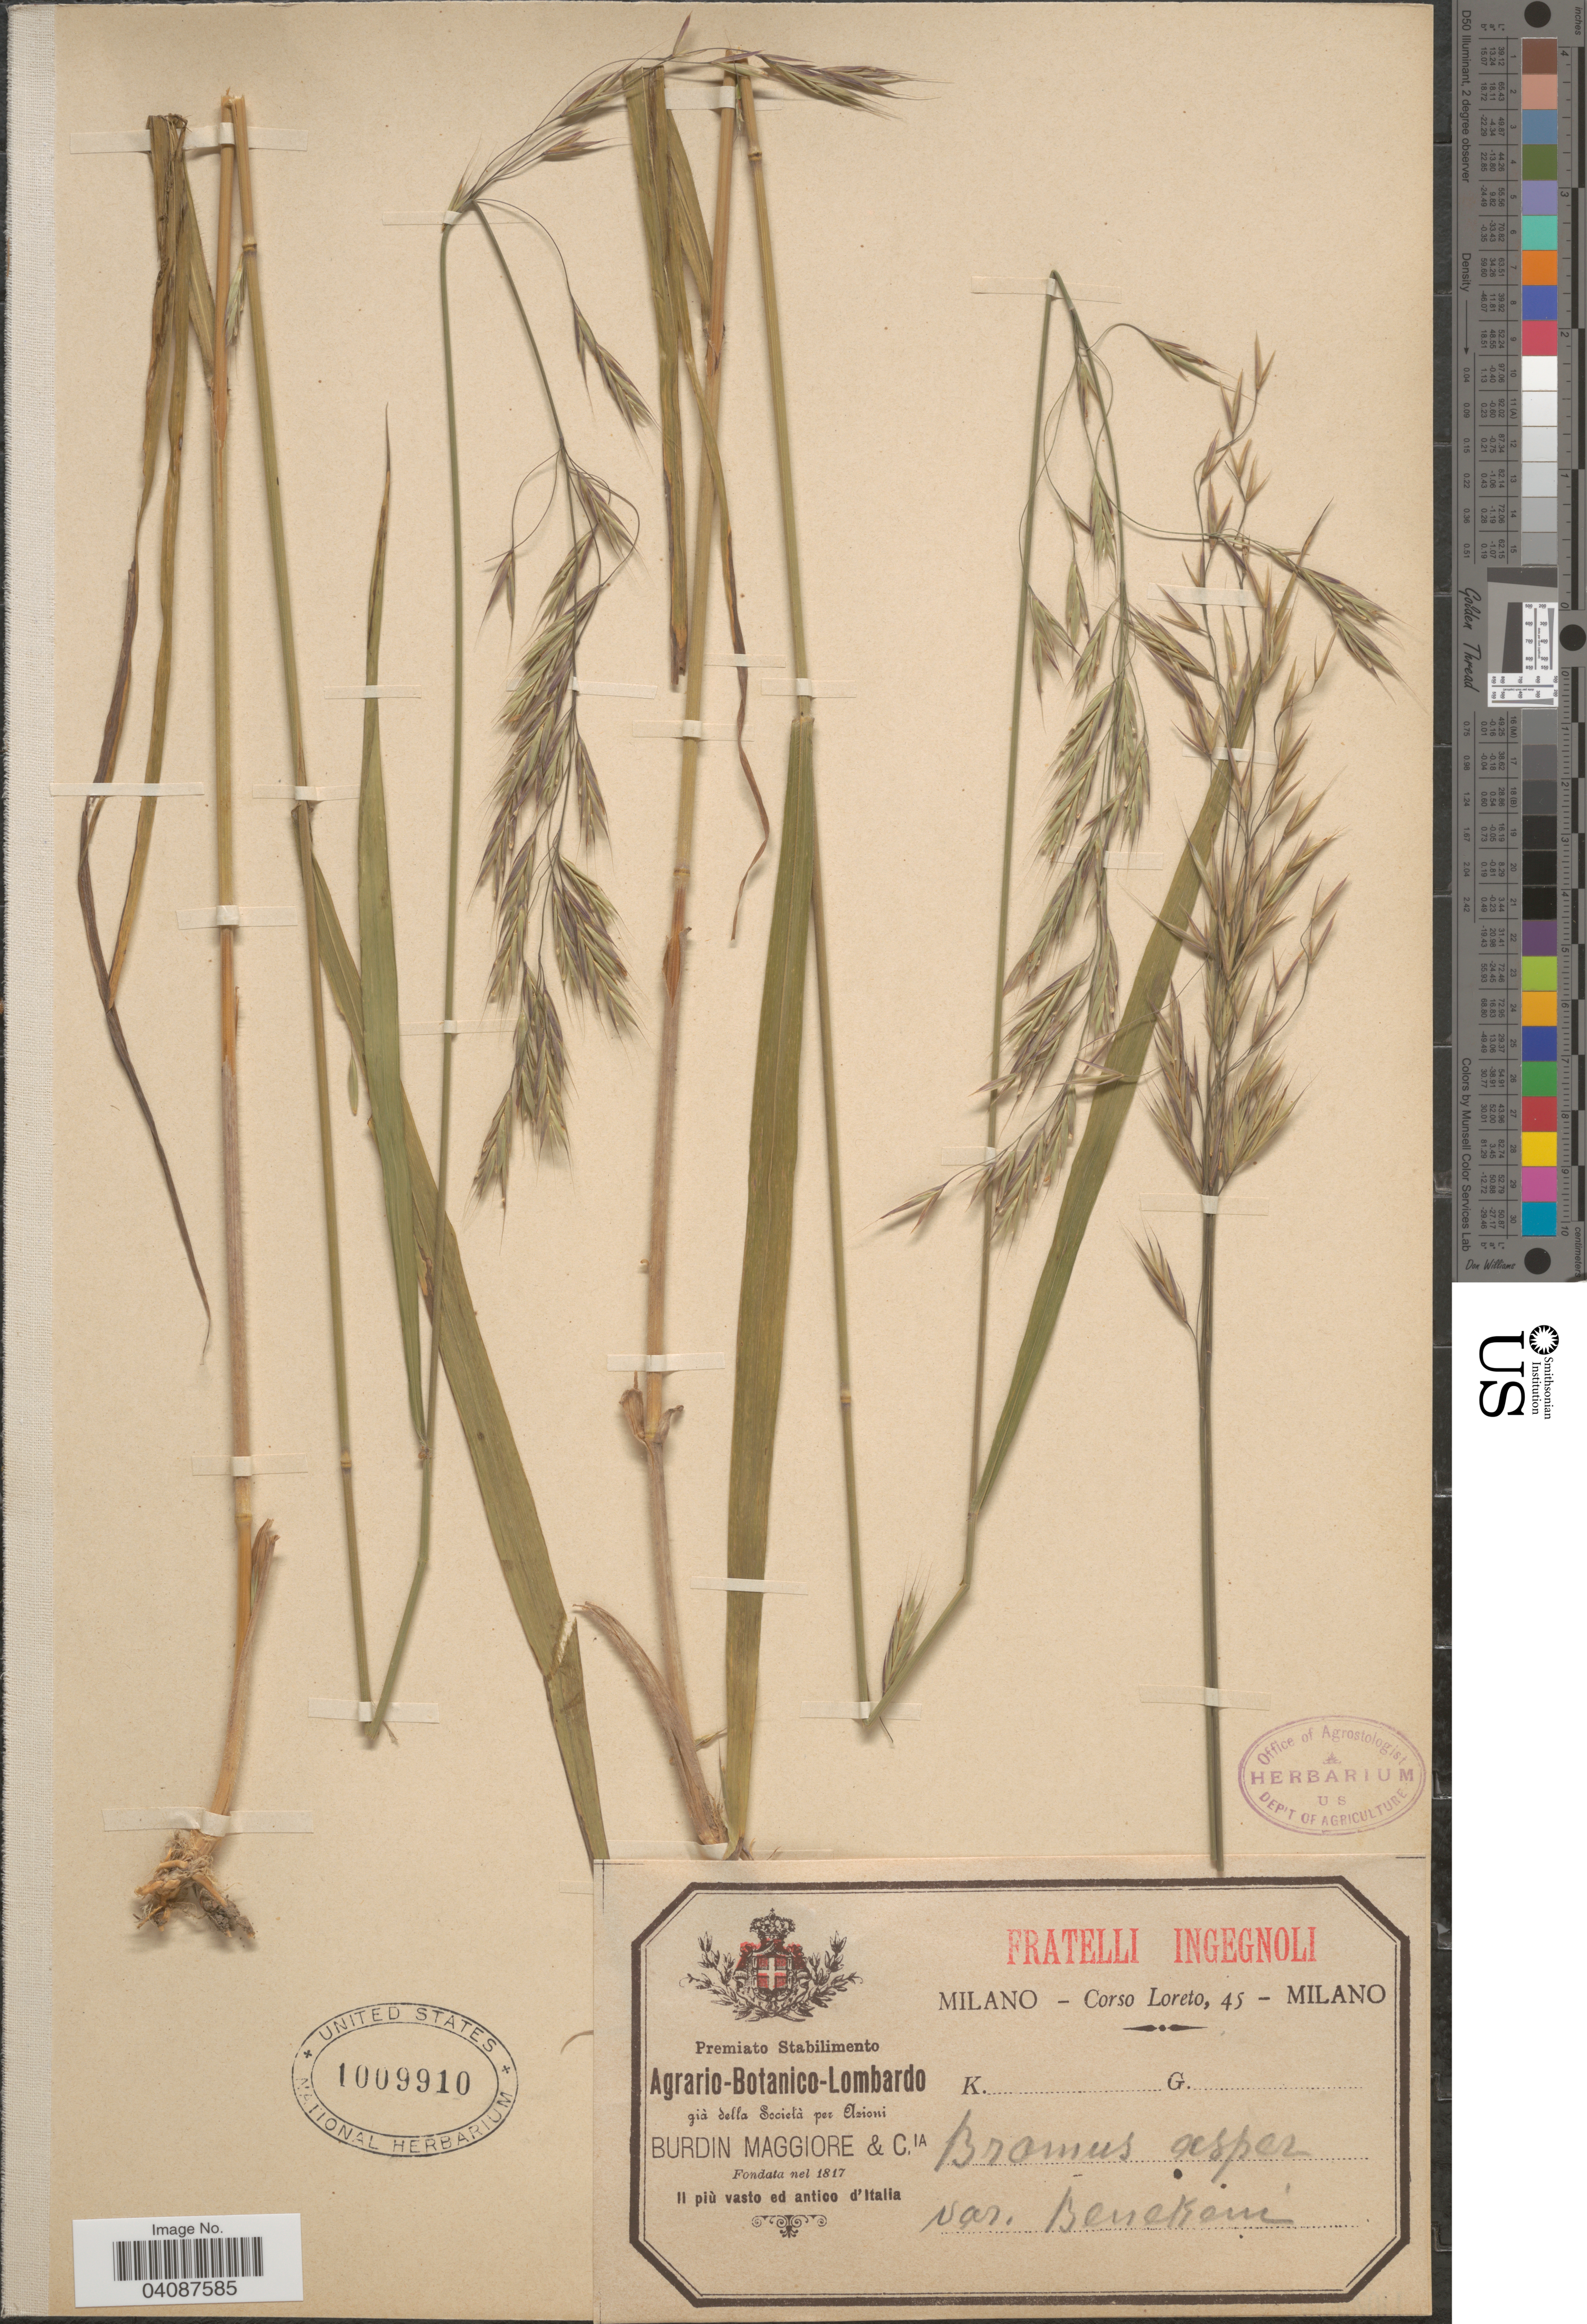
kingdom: Plantae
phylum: Tracheophyta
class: Liliopsida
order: Poales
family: Poaceae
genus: Bromus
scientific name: Bromus benekenii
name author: (Lange) Trimen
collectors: Loreto, C.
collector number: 45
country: Italy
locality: II più vasto ed antico d'Italia.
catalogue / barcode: US 1009910